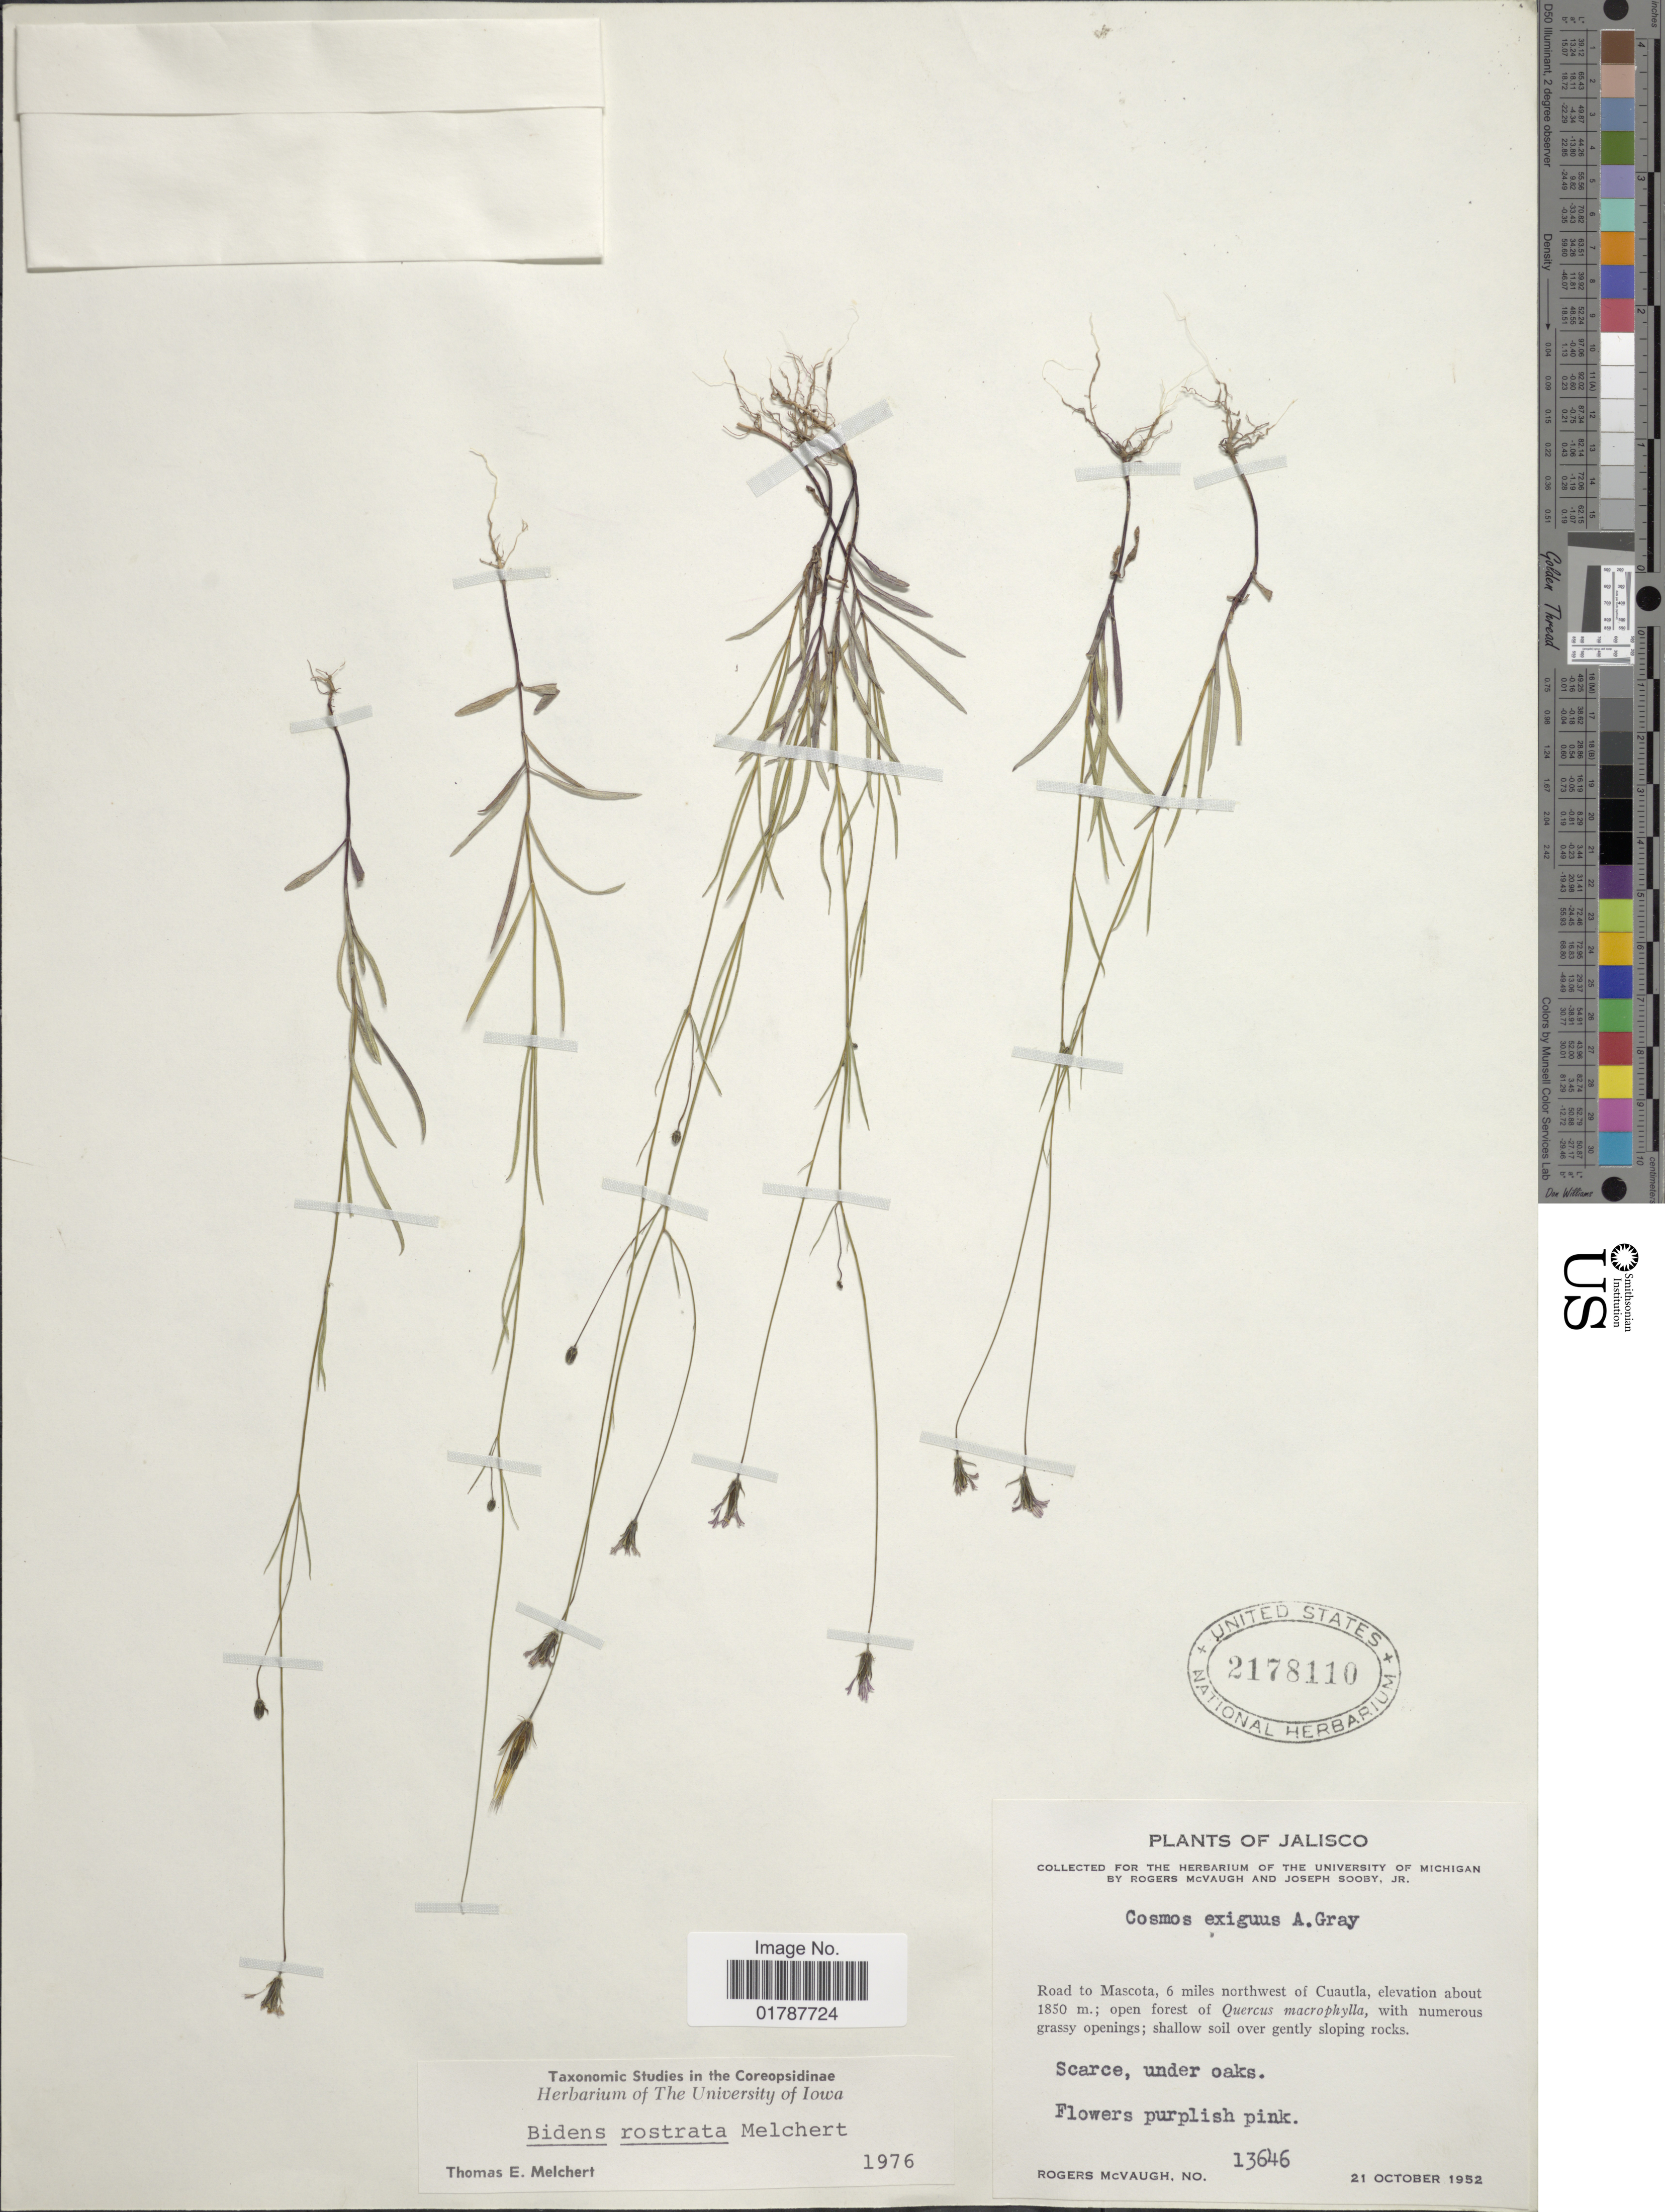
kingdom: Plantae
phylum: Tracheophyta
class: Magnoliopsida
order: Asterales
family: Asteraceae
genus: Bidens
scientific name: Bidens rostrata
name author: Melchert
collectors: R. McVaugh & J. Sooby Jr.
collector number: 13646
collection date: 1952-10-21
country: Mexico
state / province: Jalisco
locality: Road to Mascota, 6 miles northwest of Cuautla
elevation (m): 1850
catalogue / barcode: US 2178110